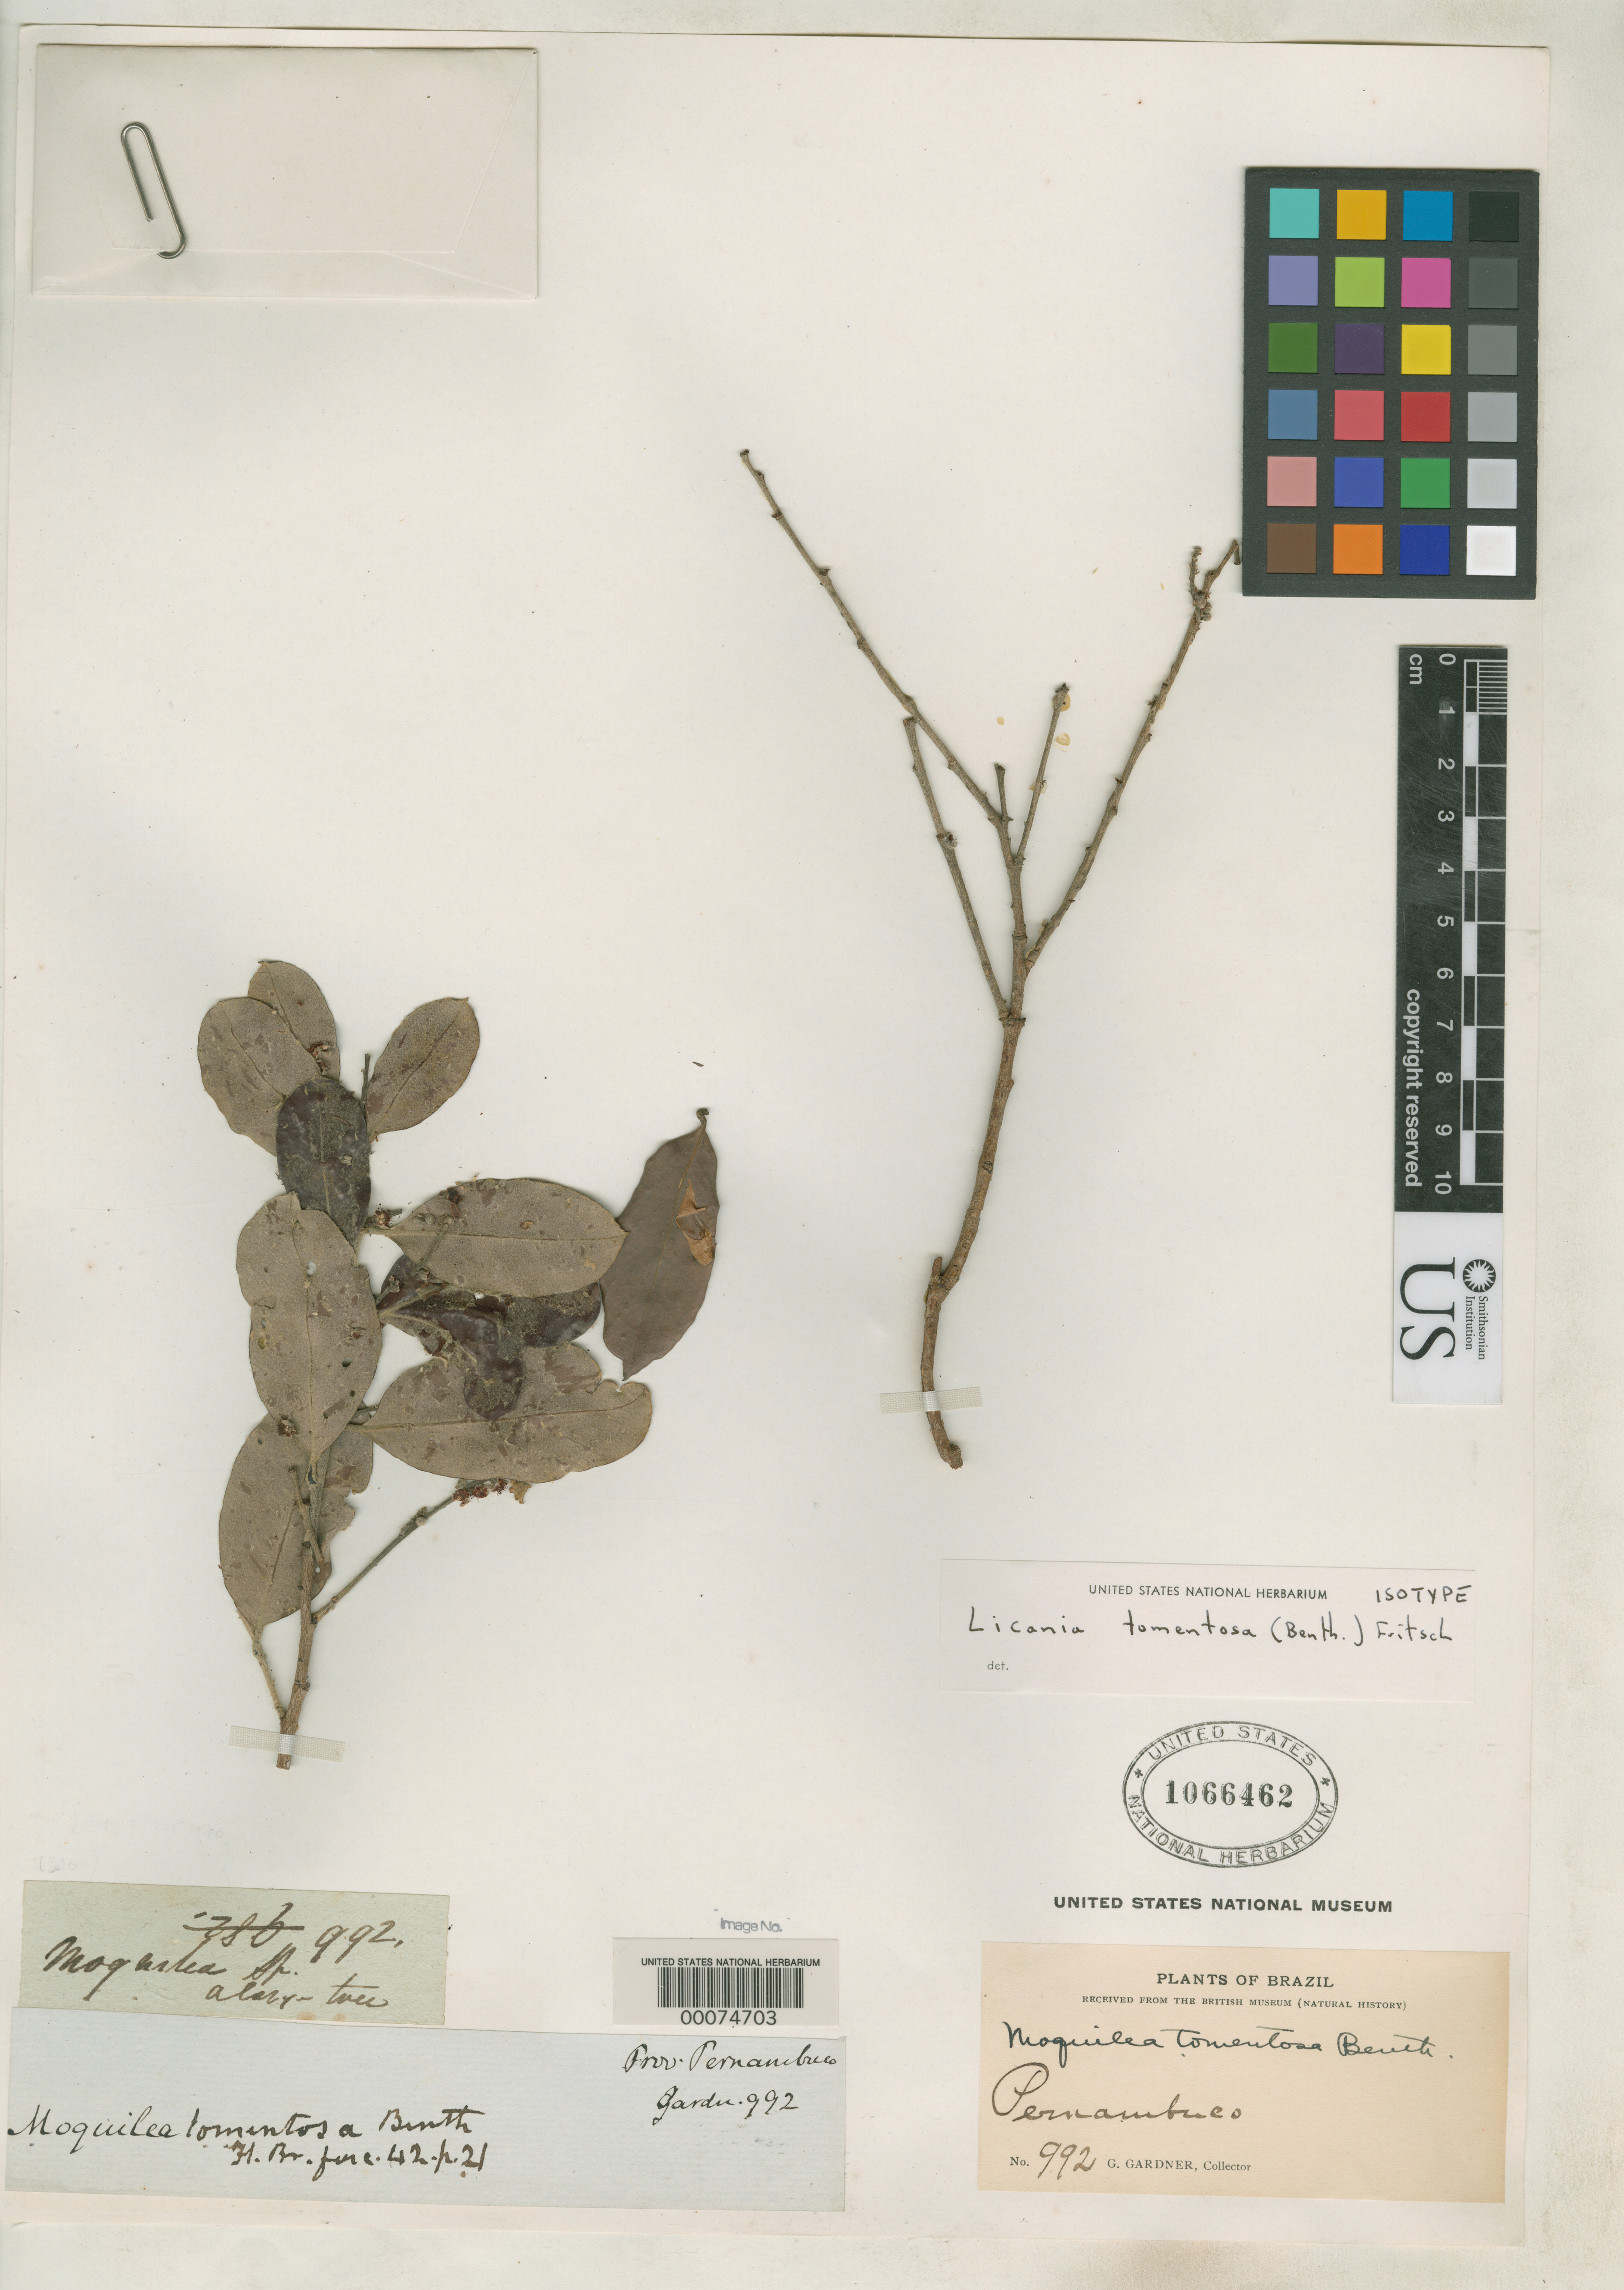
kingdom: Plantae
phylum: Tracheophyta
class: Magnoliopsida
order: Malpighiales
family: Chrysobalanaceae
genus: Moquilea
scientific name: Moquilea tomentosa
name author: Benth.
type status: Isotype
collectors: G. Gardner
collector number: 992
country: Brazil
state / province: Pernambuco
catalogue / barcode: US 1066462